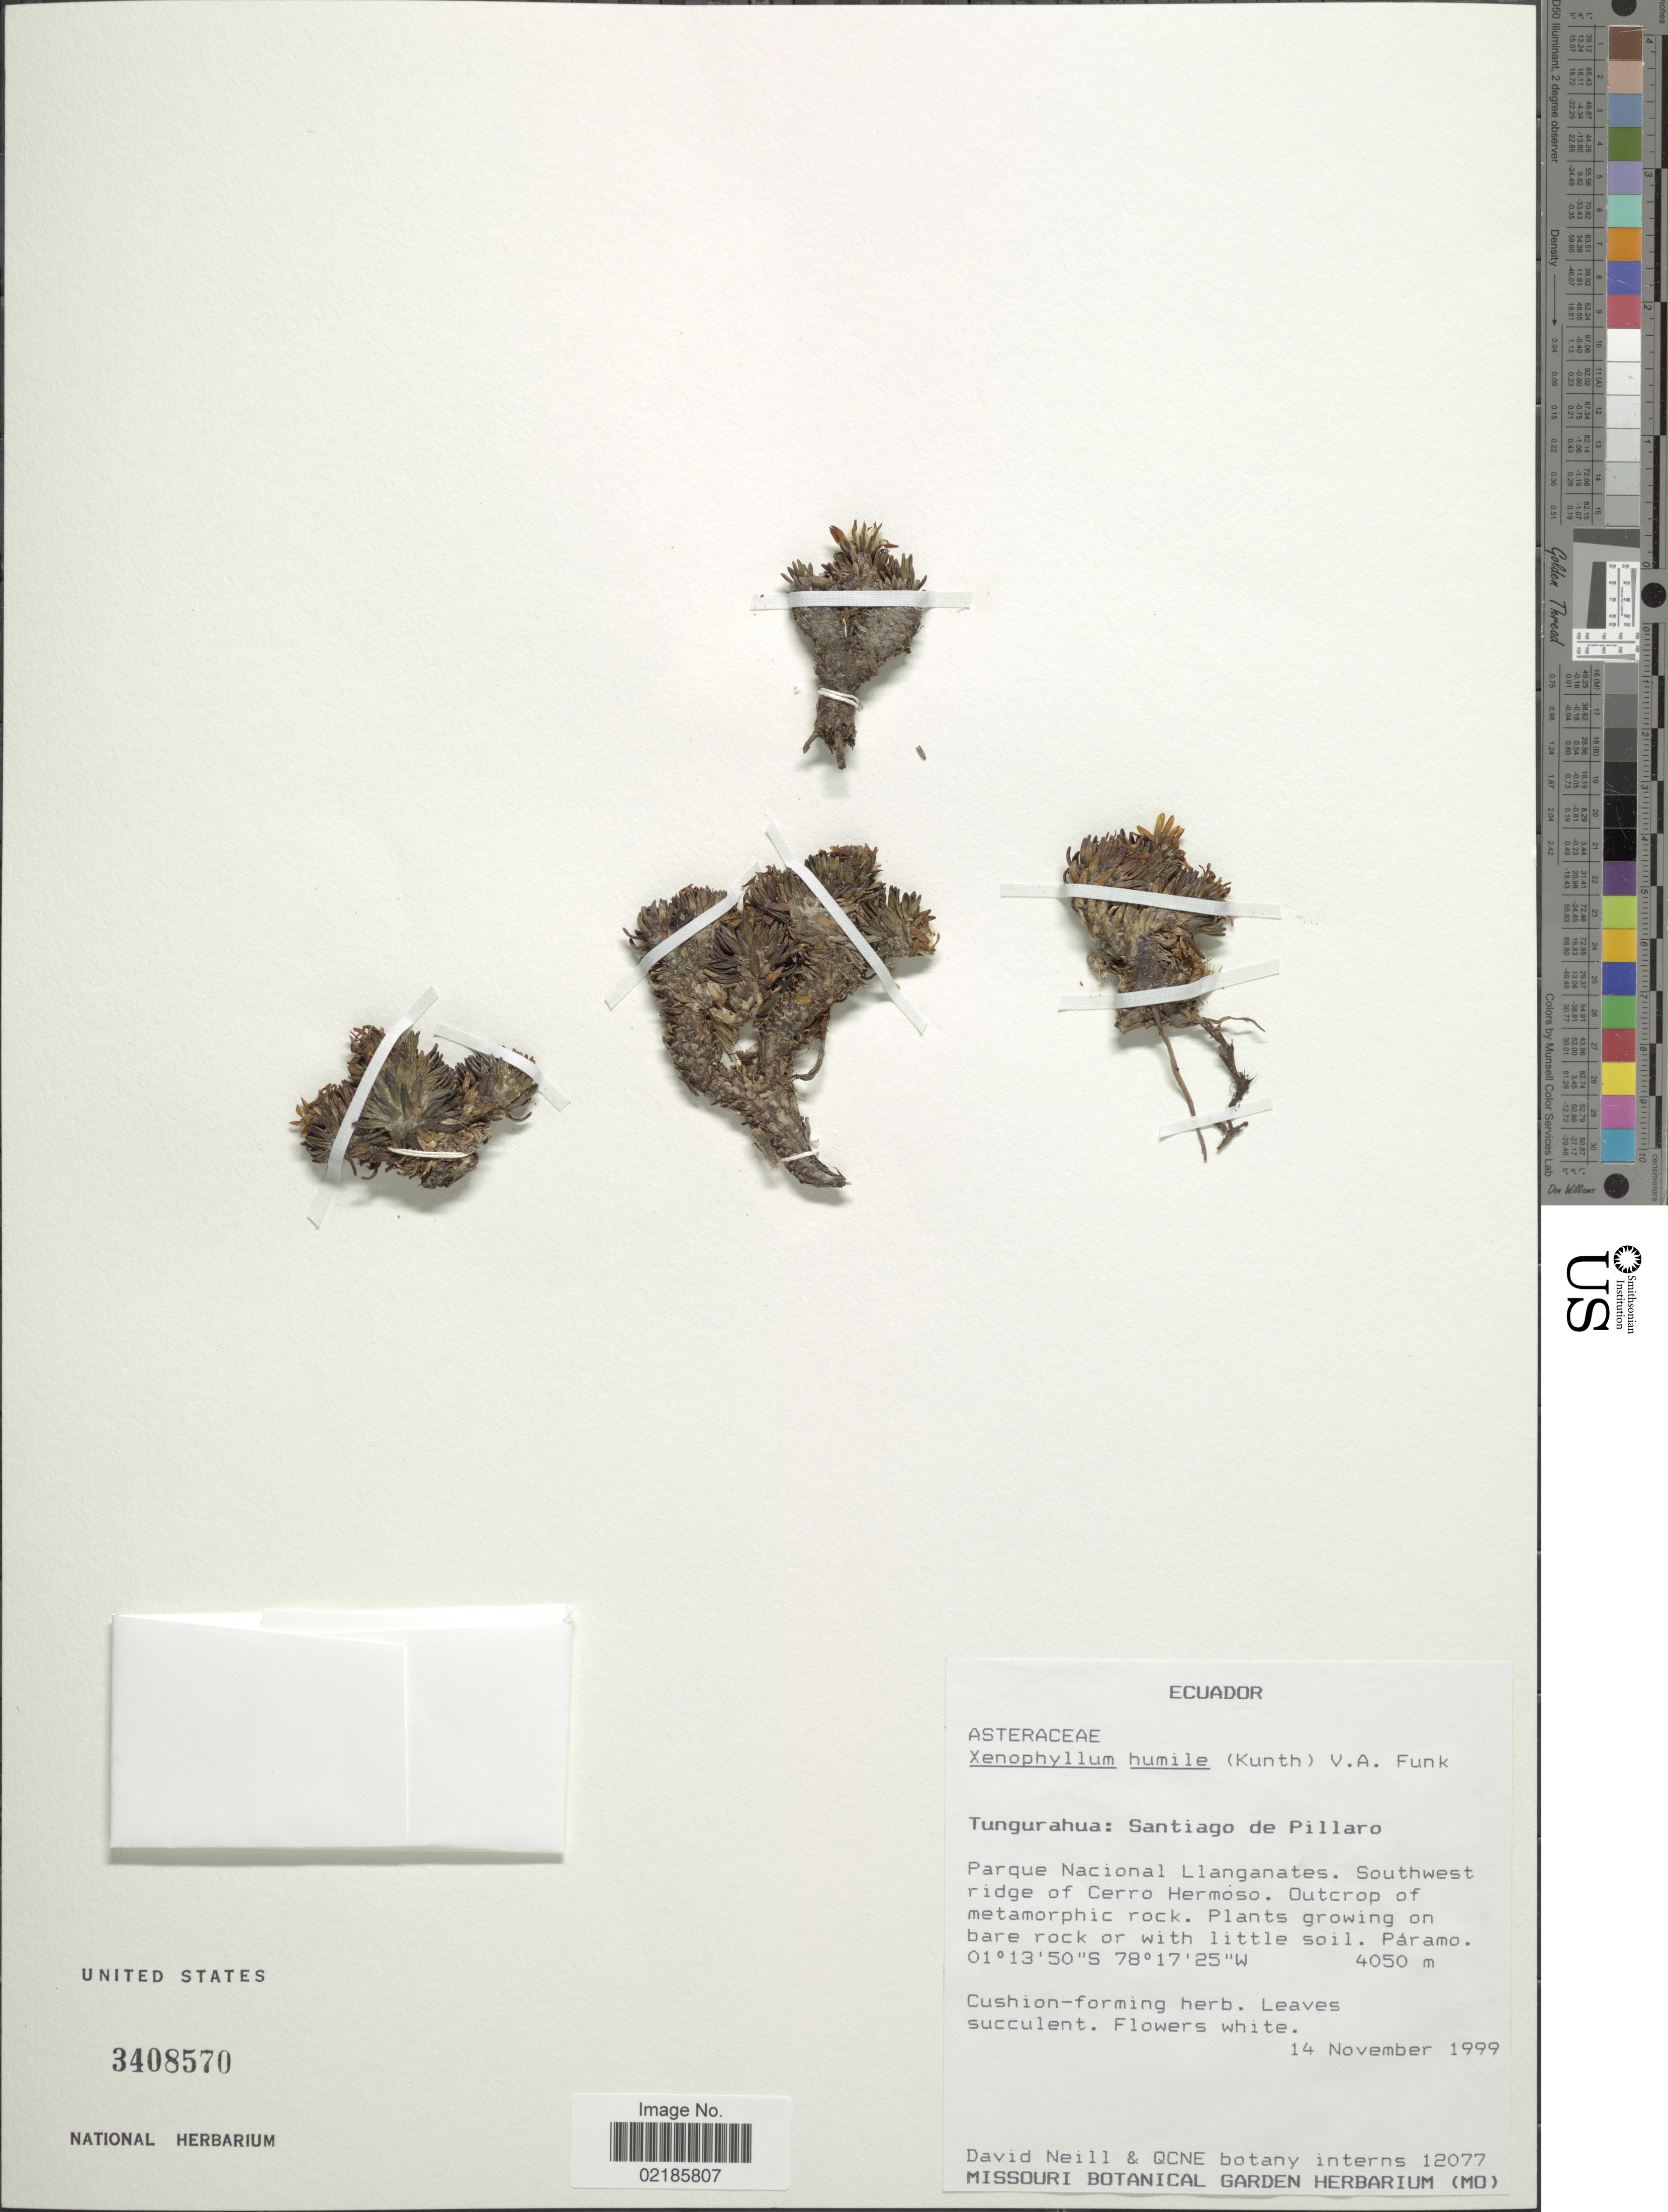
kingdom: Plantae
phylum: Tracheophyta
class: Magnoliopsida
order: Asterales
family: Asteraceae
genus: Xenophyllum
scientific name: Xenophyllum humile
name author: (Kunth) V.A. Funk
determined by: Funk, Vicki A., (BOT), Smithsonian Institution - National Museum of Natural History (UNITED STATES)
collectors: D. Neill & QCNE botany interns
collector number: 12077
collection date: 1999-11-14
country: Ecuador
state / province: Tungurahua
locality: Santiago de Pillaro. Parque Nacional Llanganates. Southwest ridge of Cerro Hermoso. Paramo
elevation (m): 4050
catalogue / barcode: US 3408570